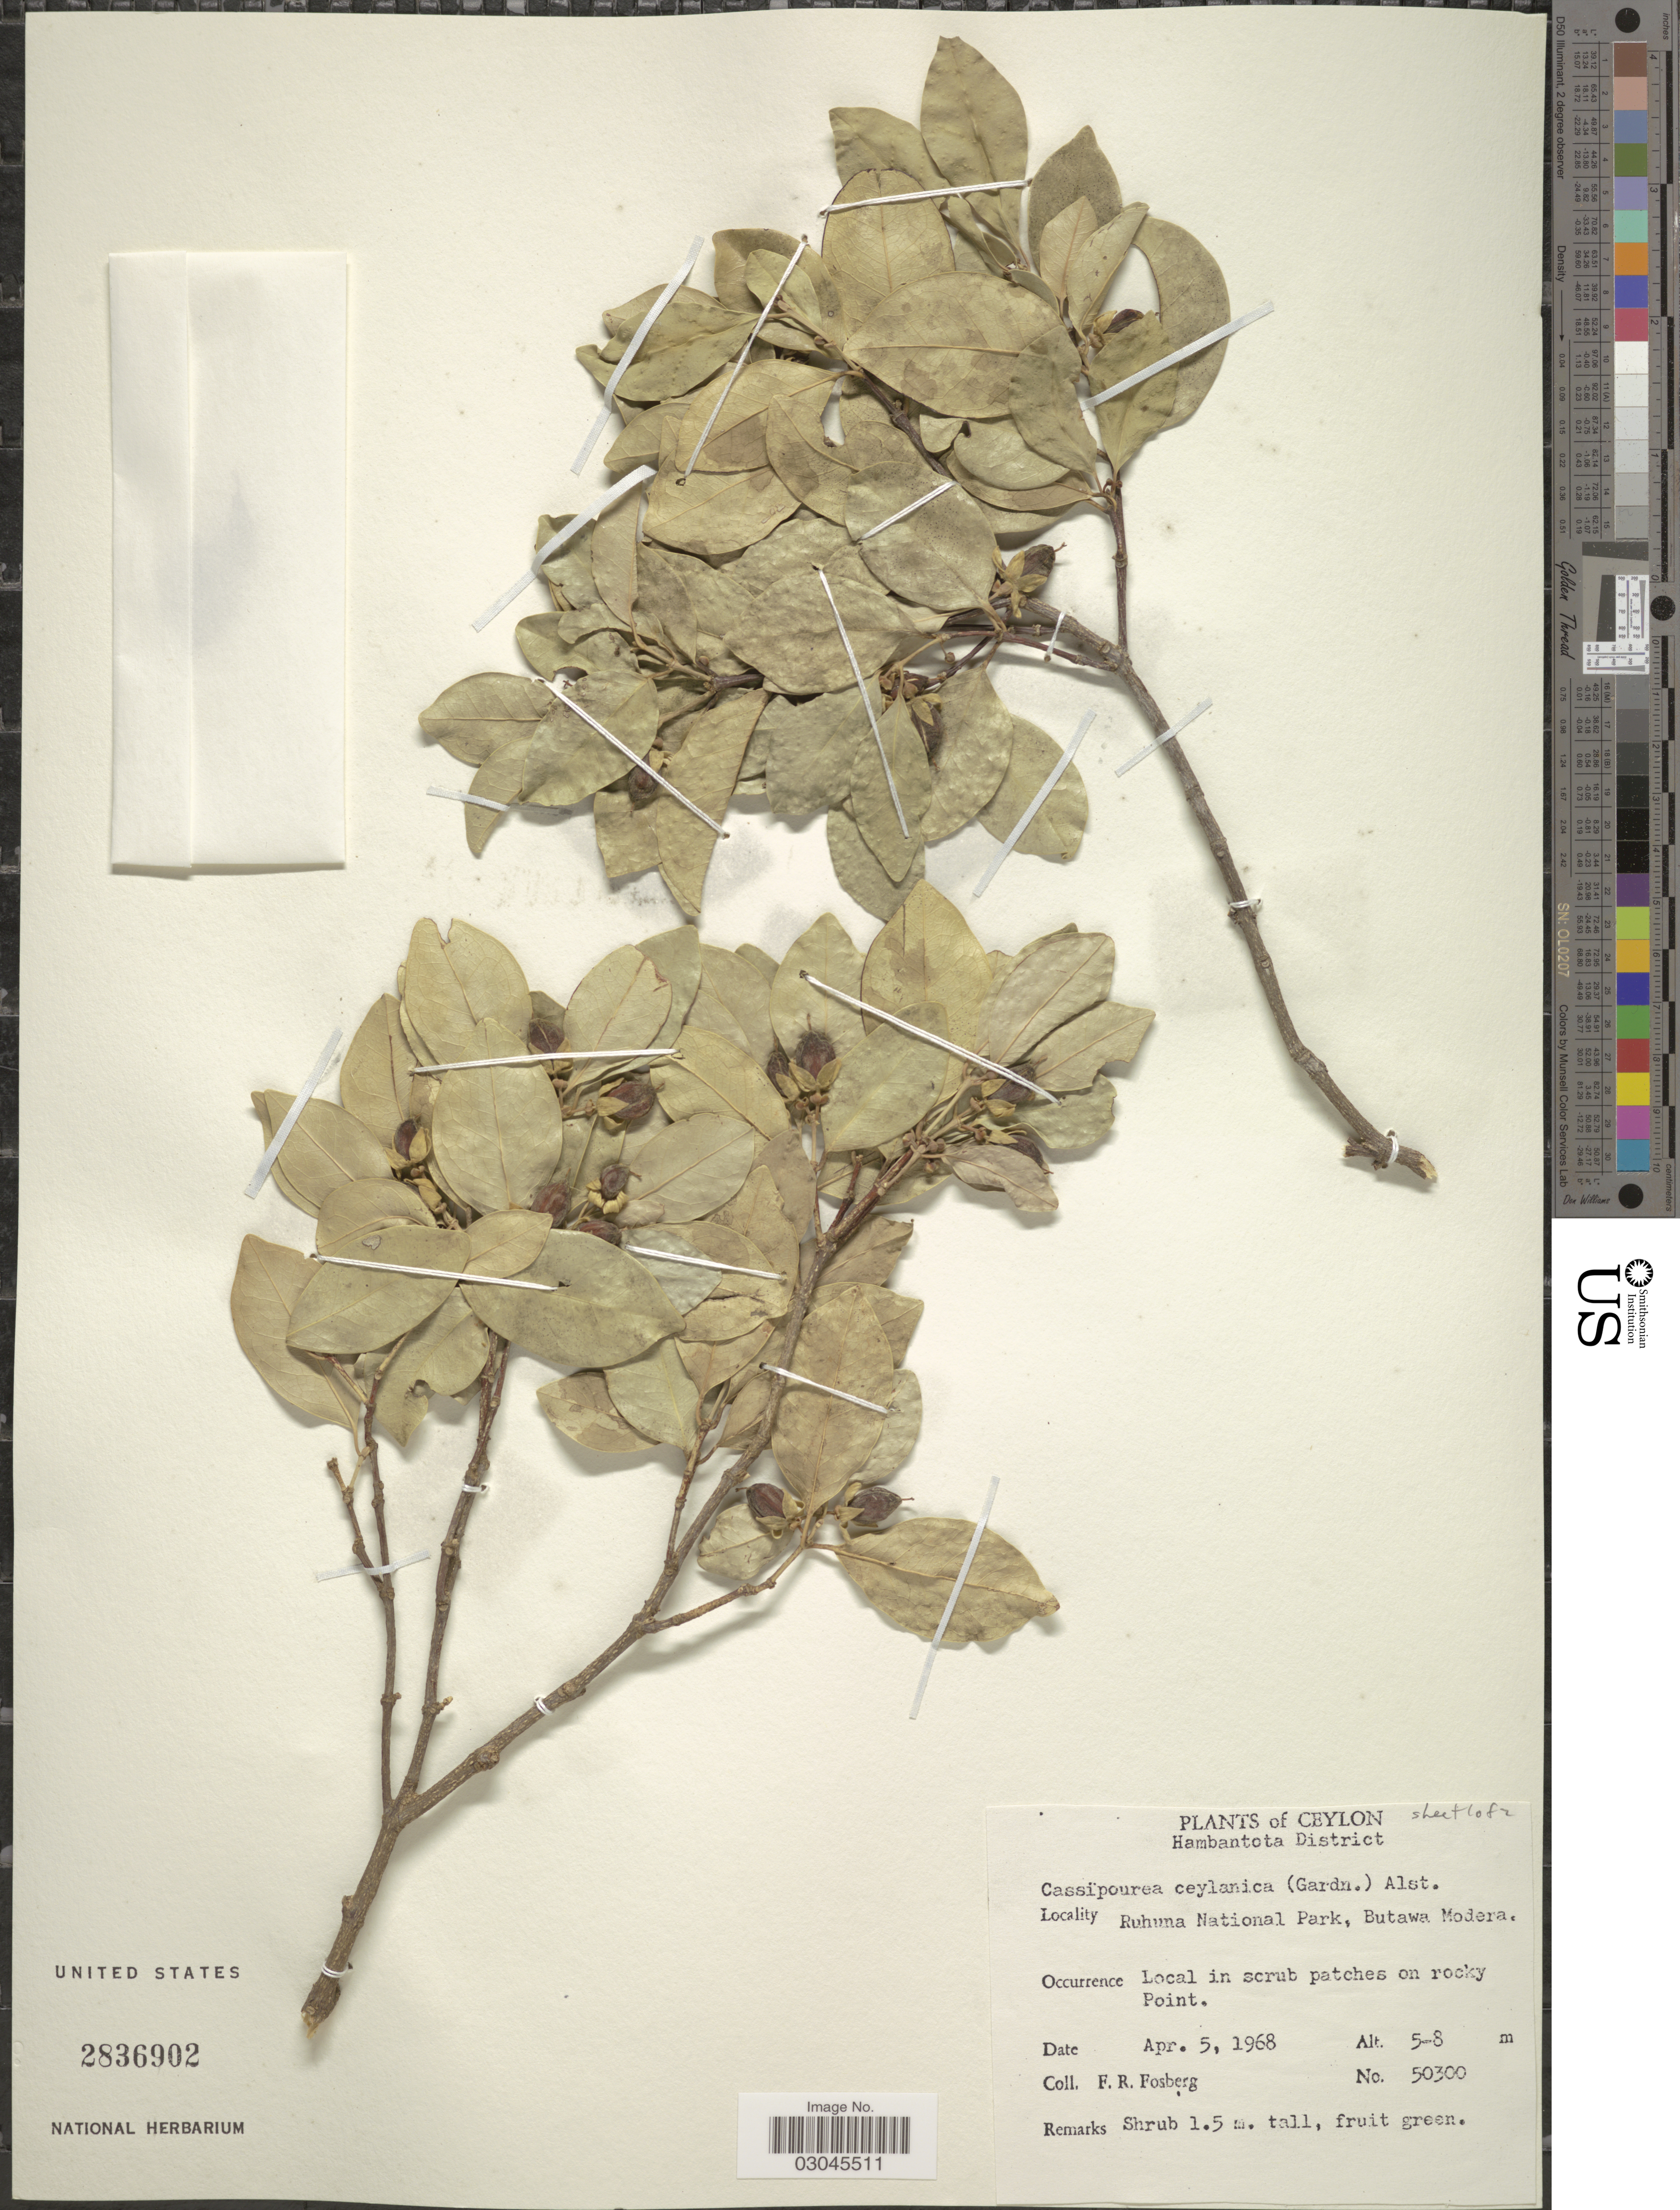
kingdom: Plantae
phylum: Tracheophyta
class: Magnoliopsida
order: Malpighiales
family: Rhizophoraceae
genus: Cassipourea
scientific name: Cassipourea ceylanica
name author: (Gardner) Alston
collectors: F. R. Fosberg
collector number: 50300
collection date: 1968-04-05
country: Sri Lanka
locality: Ceylon. Hambantota District. Ruhuna National Park, Butawa Modera.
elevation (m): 5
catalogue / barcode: US 2836902